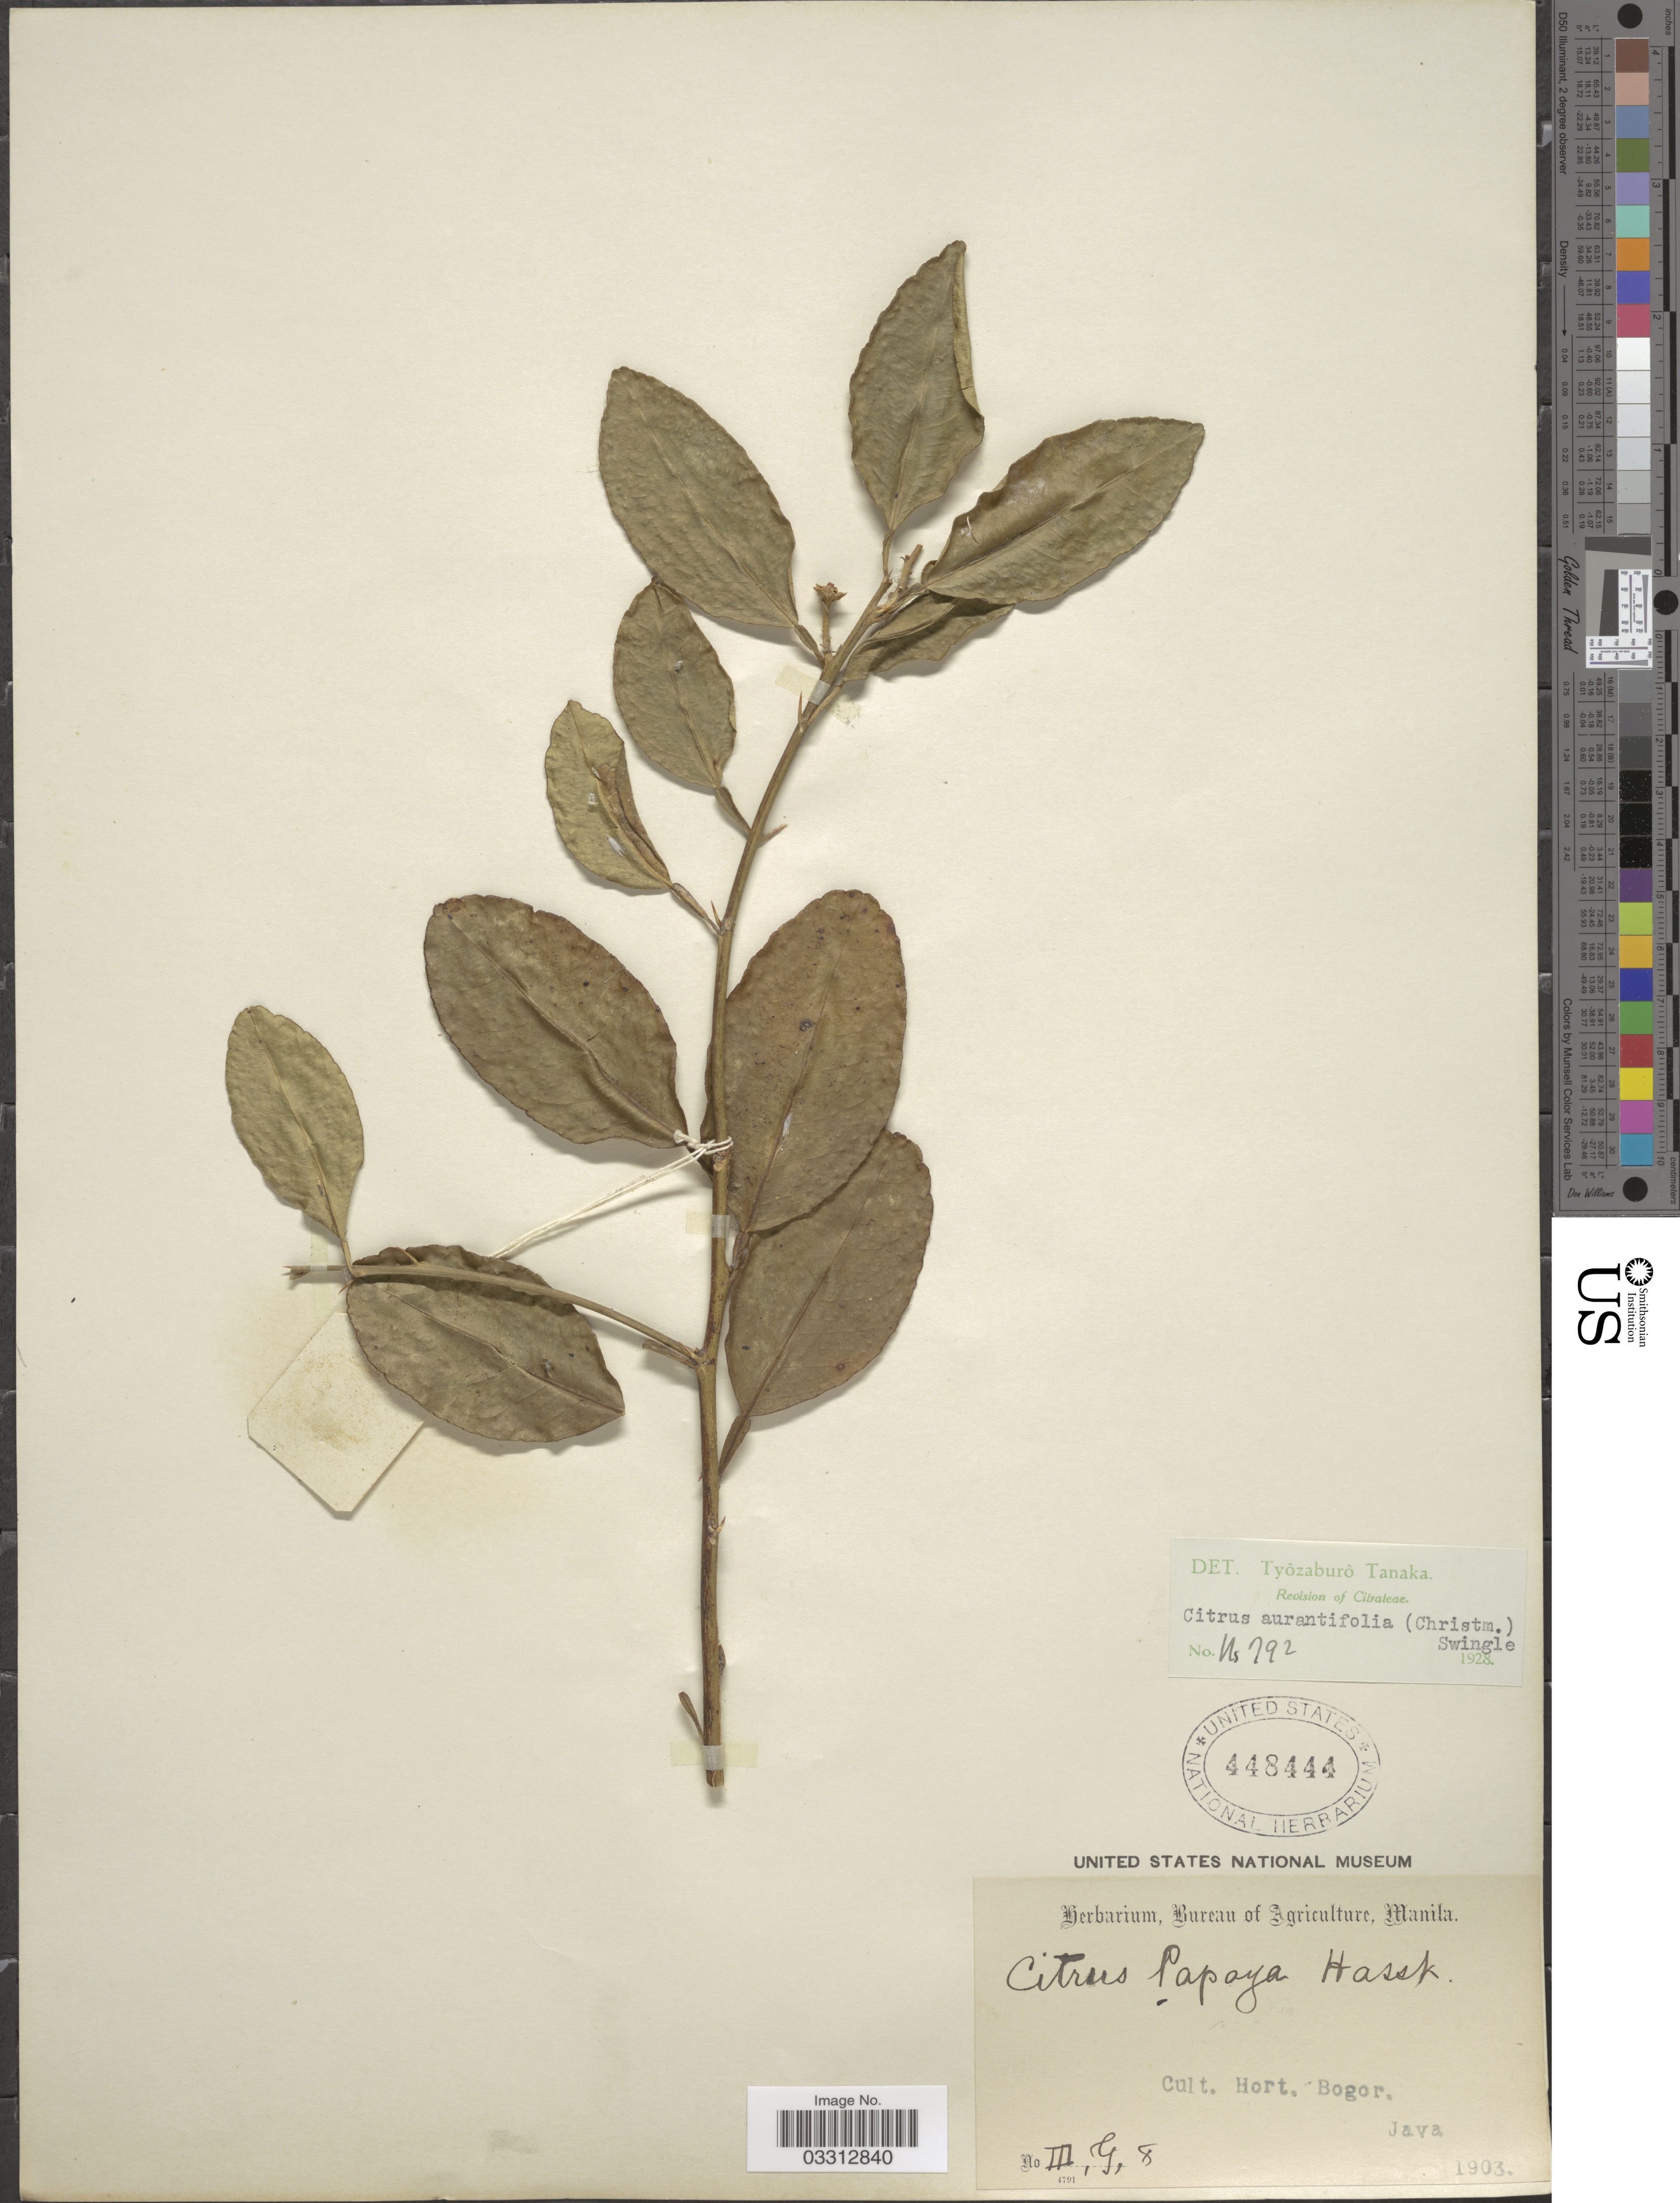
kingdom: Plantae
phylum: Tracheophyta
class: Magnoliopsida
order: Sapindales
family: Rutaceae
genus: Citrus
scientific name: Citrus x aurantifolia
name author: (Christm.) Swingle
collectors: Ex herb. Bureau of Agriculture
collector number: III,G,8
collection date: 1903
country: Indonesia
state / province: Java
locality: Cult. Hort. Bogor. Java.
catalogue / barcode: US 448444